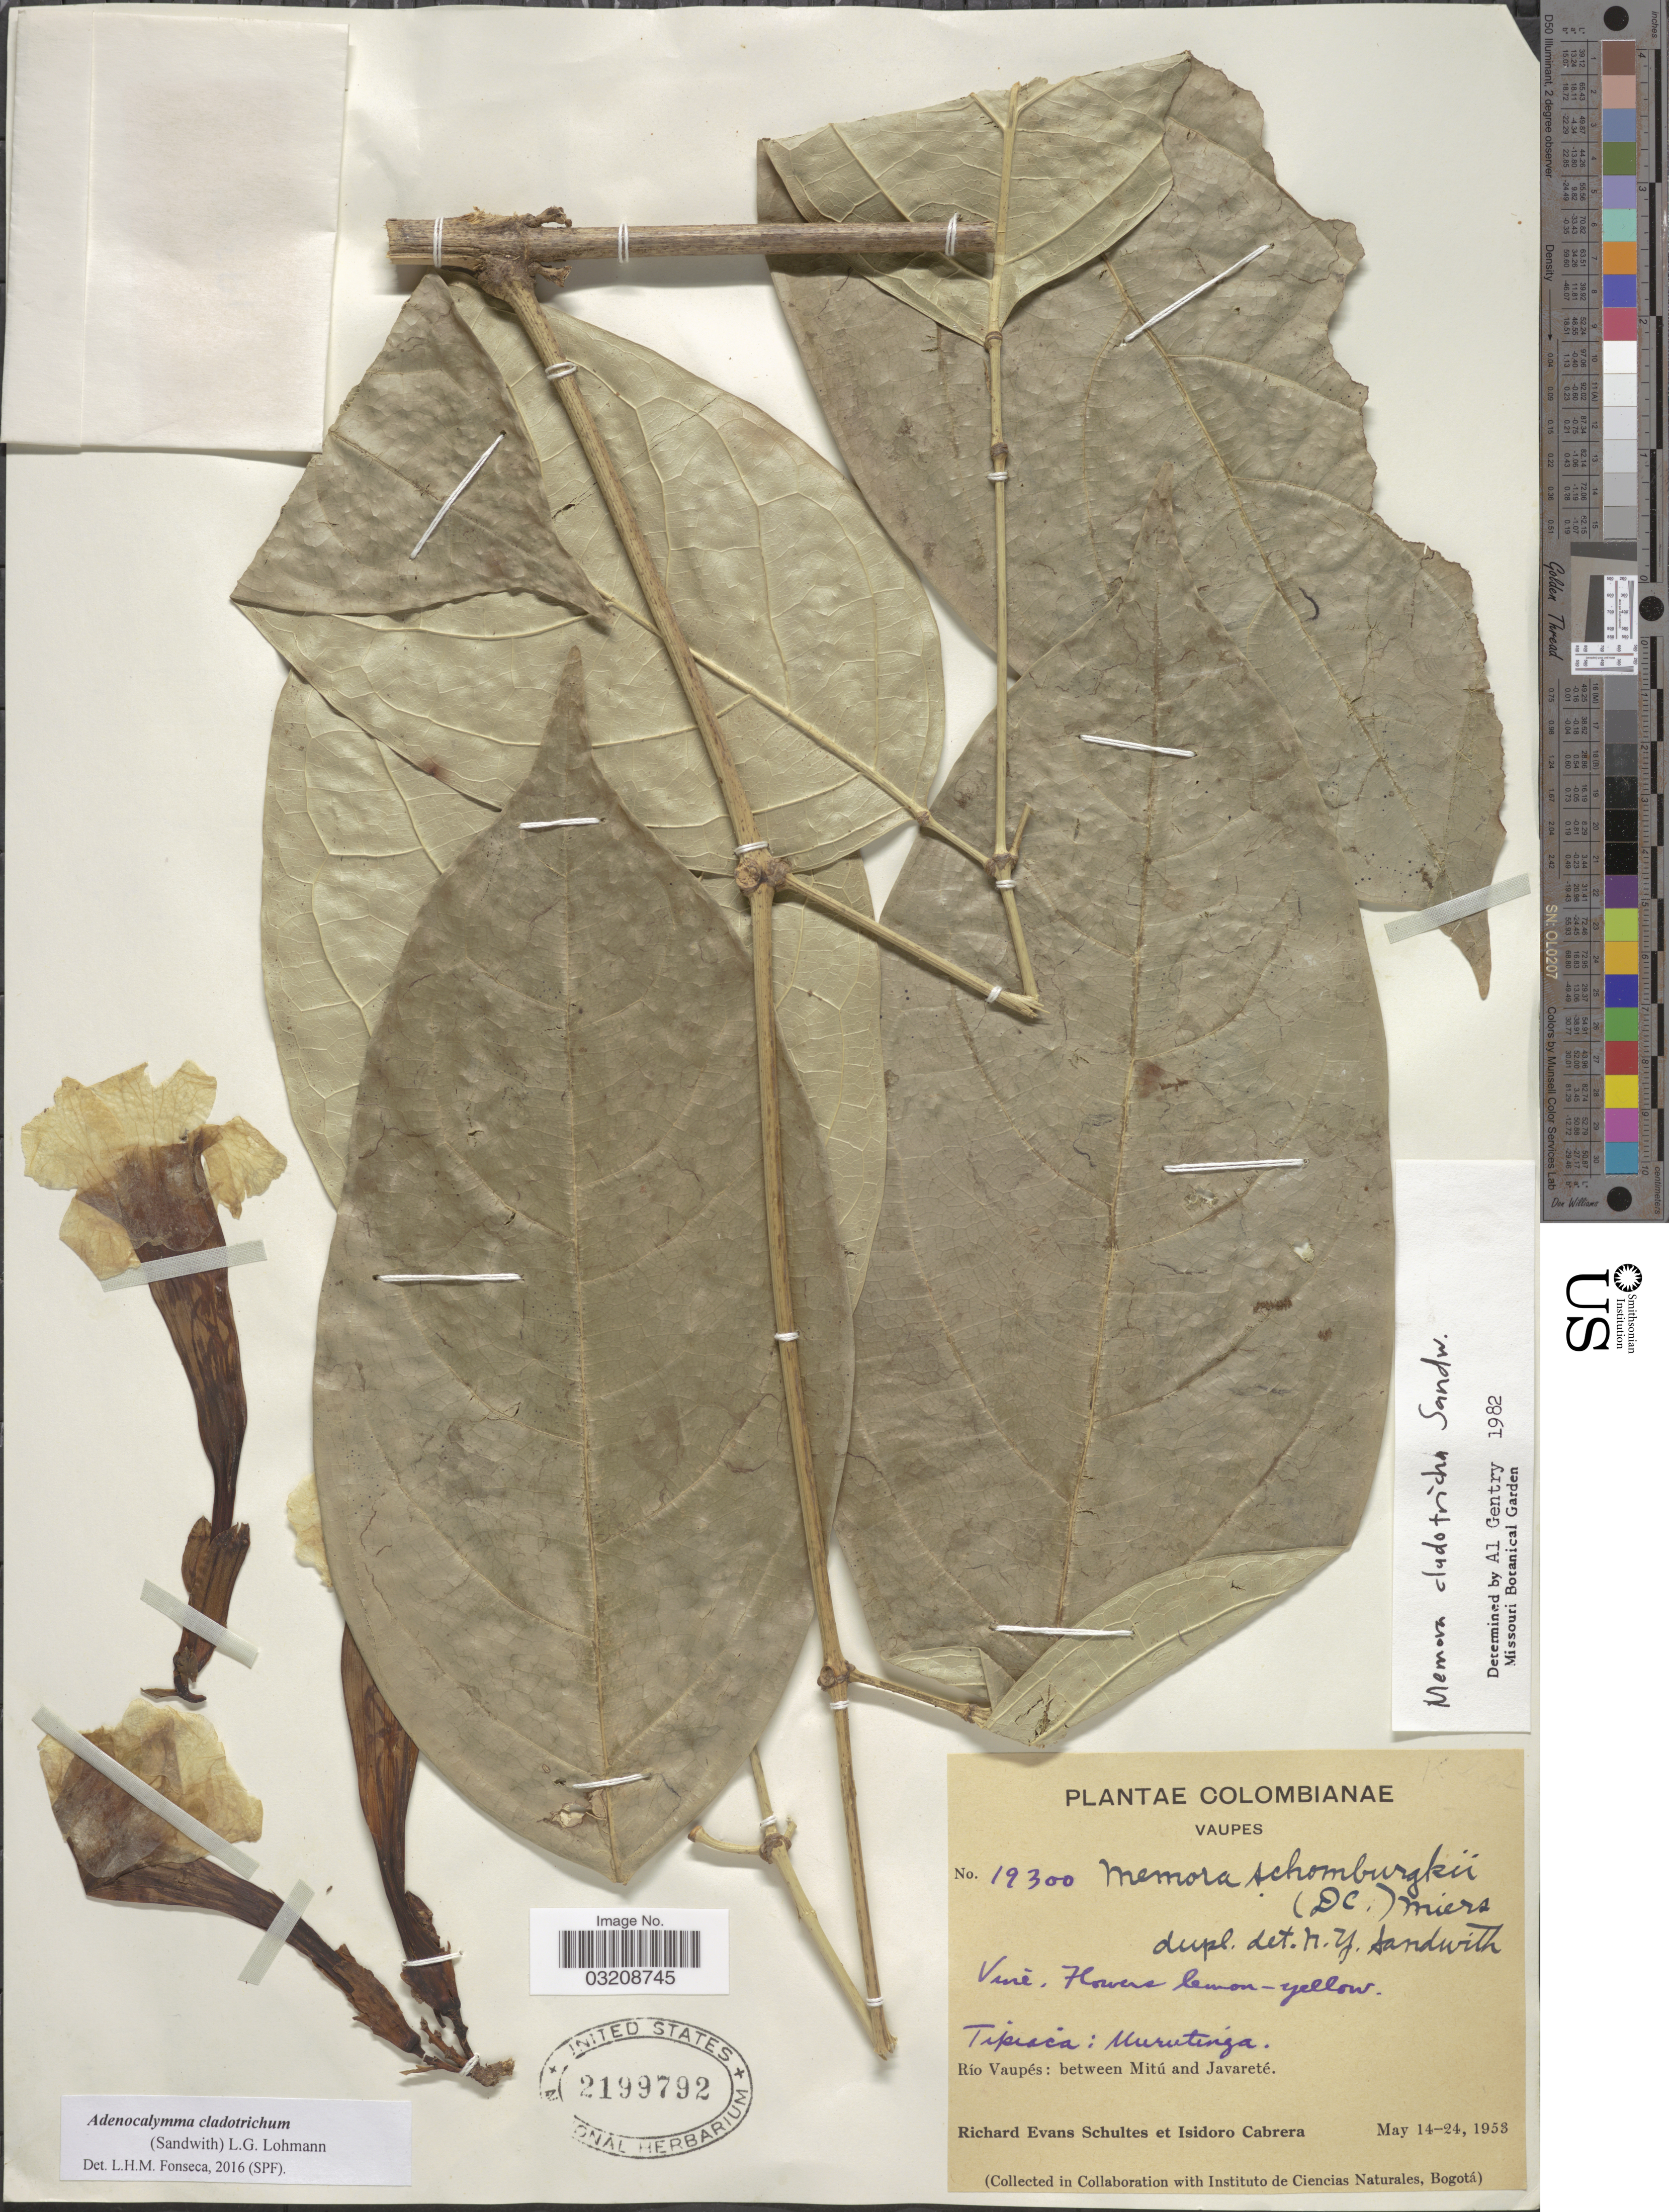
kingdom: Plantae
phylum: Tracheophyta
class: Magnoliopsida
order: Lamiales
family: Bignoniaceae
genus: Adenocalymma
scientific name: Adenocalymma cladotrichum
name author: (Sandwith) L.G. Lohmann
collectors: R. E. Schultes & I. Cabrera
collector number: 19300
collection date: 1953-05-14/1953-05-24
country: Colombia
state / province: Vaupés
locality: Tipiaca: Murutinga. Río Vaupés: between Mitú and Javareté.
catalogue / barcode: US 2199792